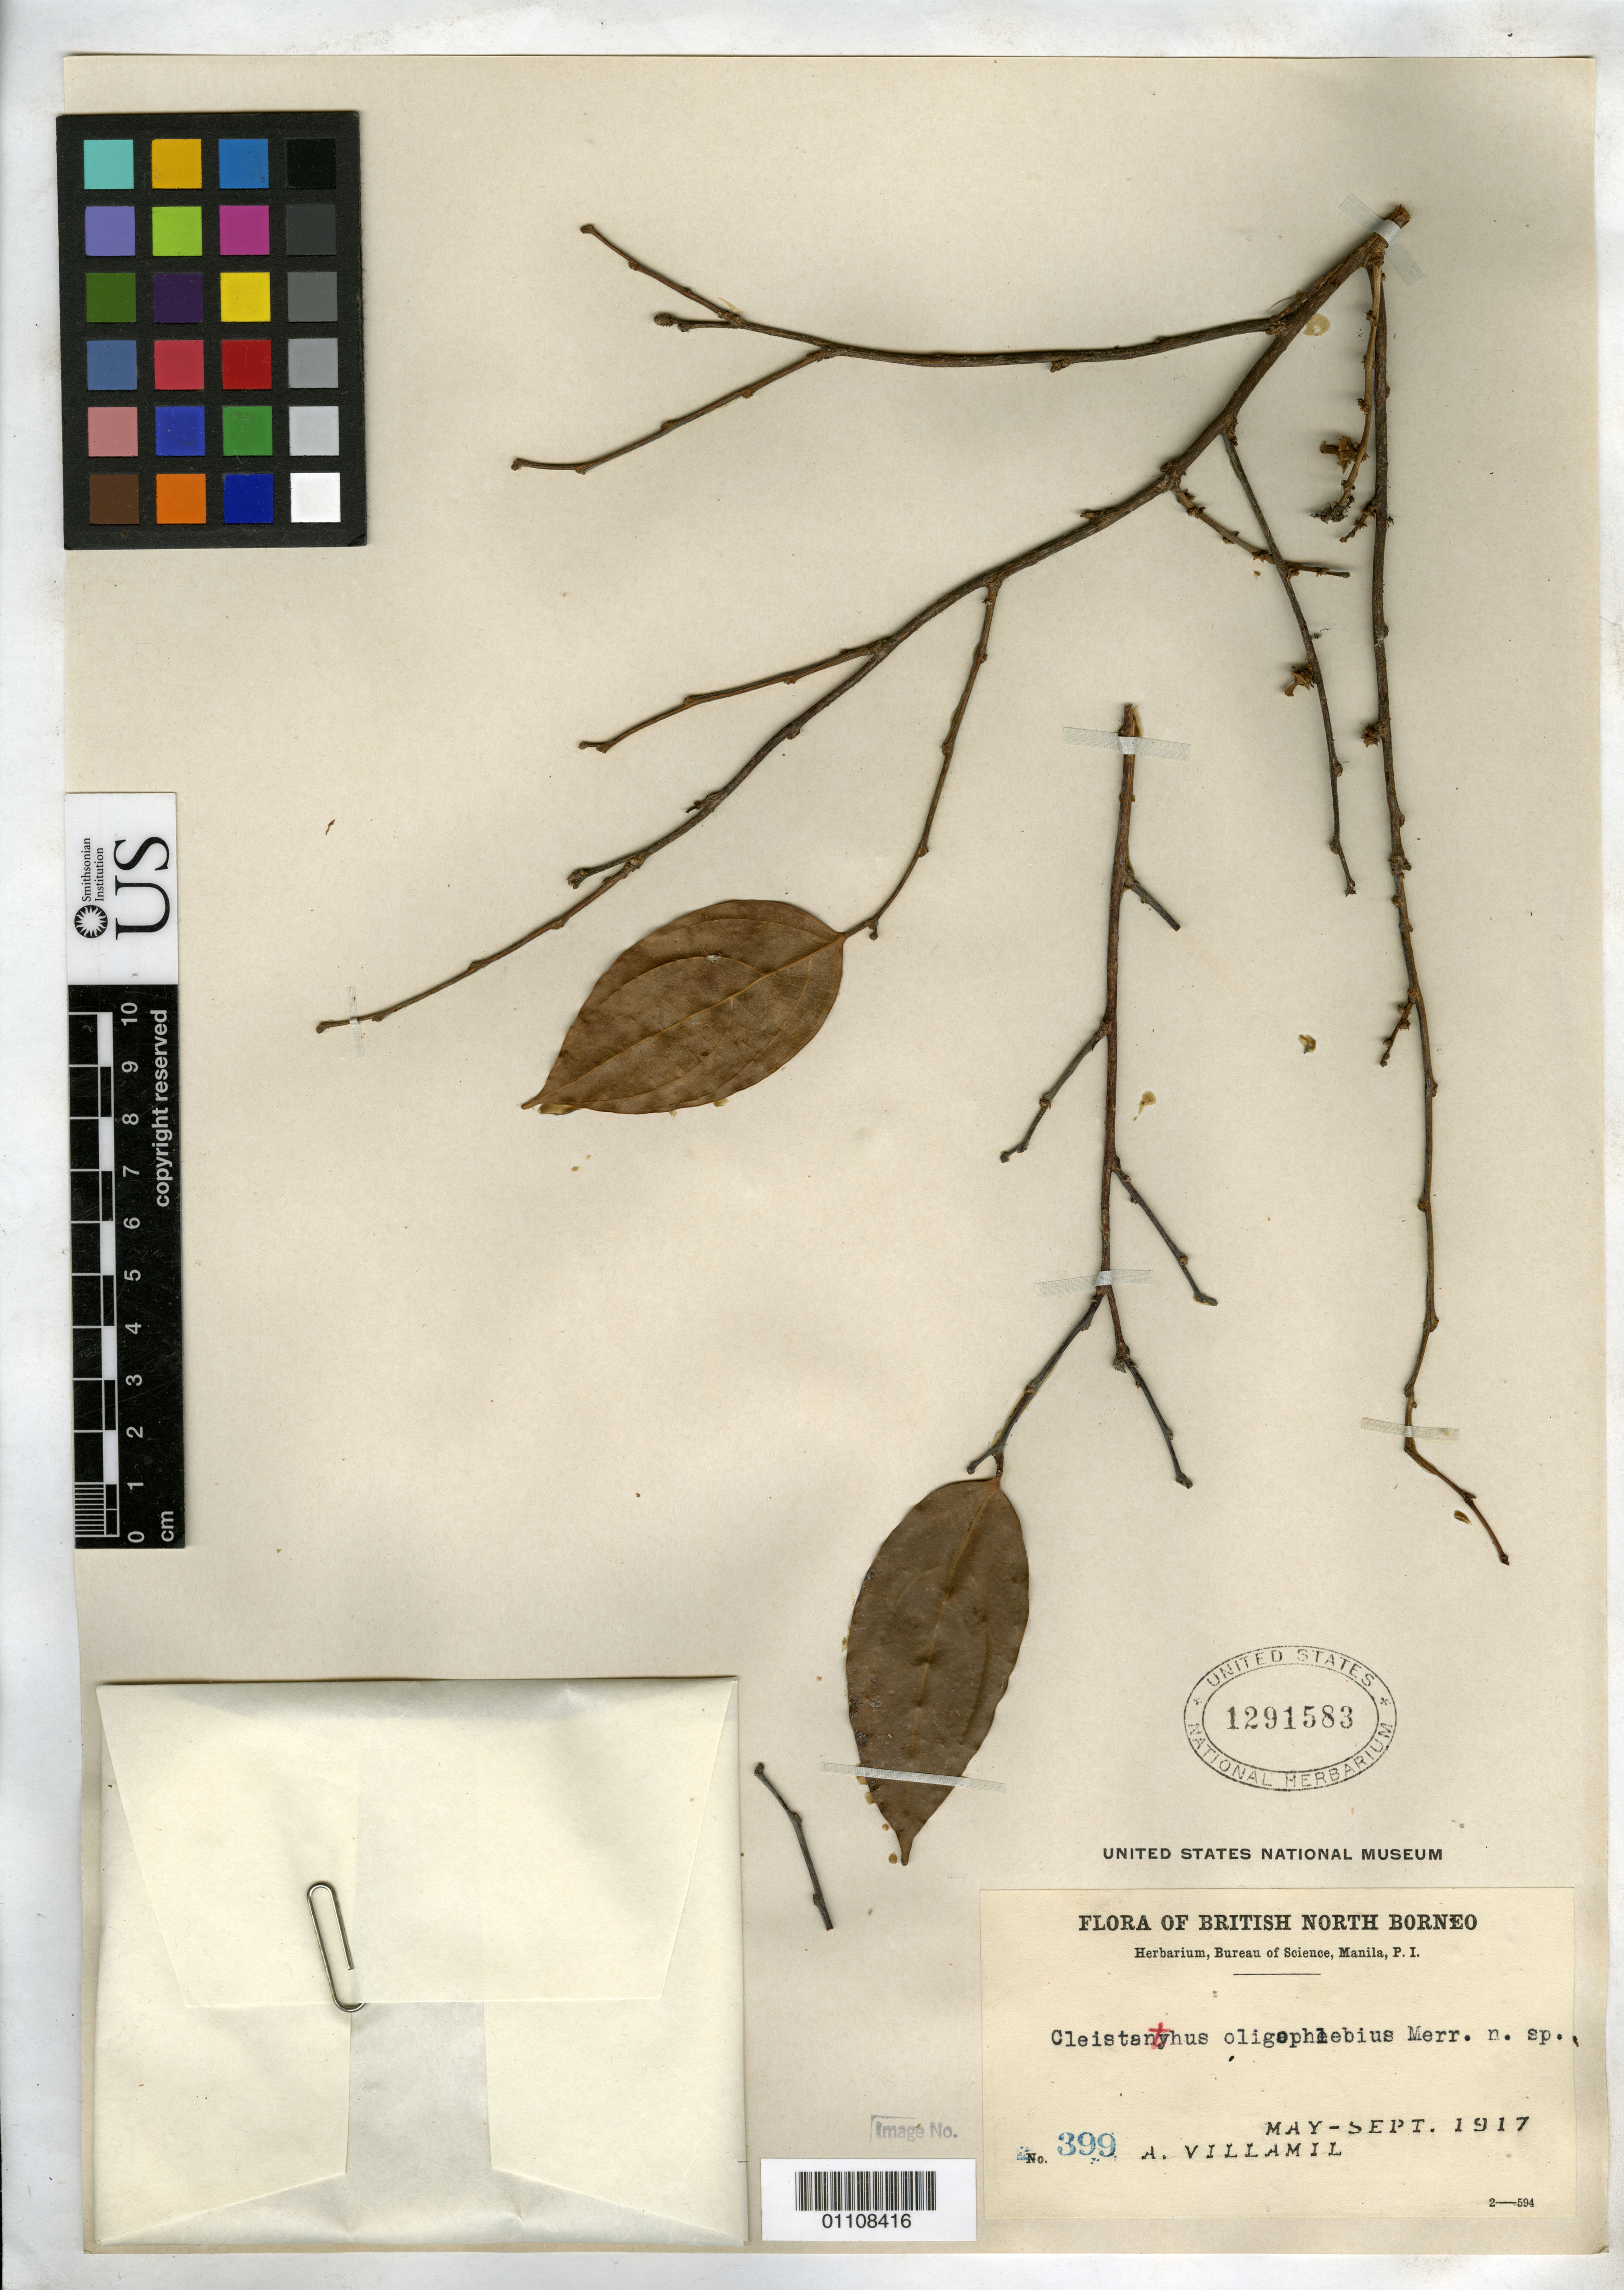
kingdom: Plantae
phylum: Tracheophyta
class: Magnoliopsida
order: Malpighiales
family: Phyllanthaceae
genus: Cleistanthus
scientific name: Cleistanthus oligophlebius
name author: Merr.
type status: Possible Type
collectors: A. Villamil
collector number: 399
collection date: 1917-05/1917-09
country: Malaysia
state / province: Sabah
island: Borneo Island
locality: British North Borneo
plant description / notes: Protologue (mis?) cites type as Villamil 339.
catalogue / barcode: US 1291583